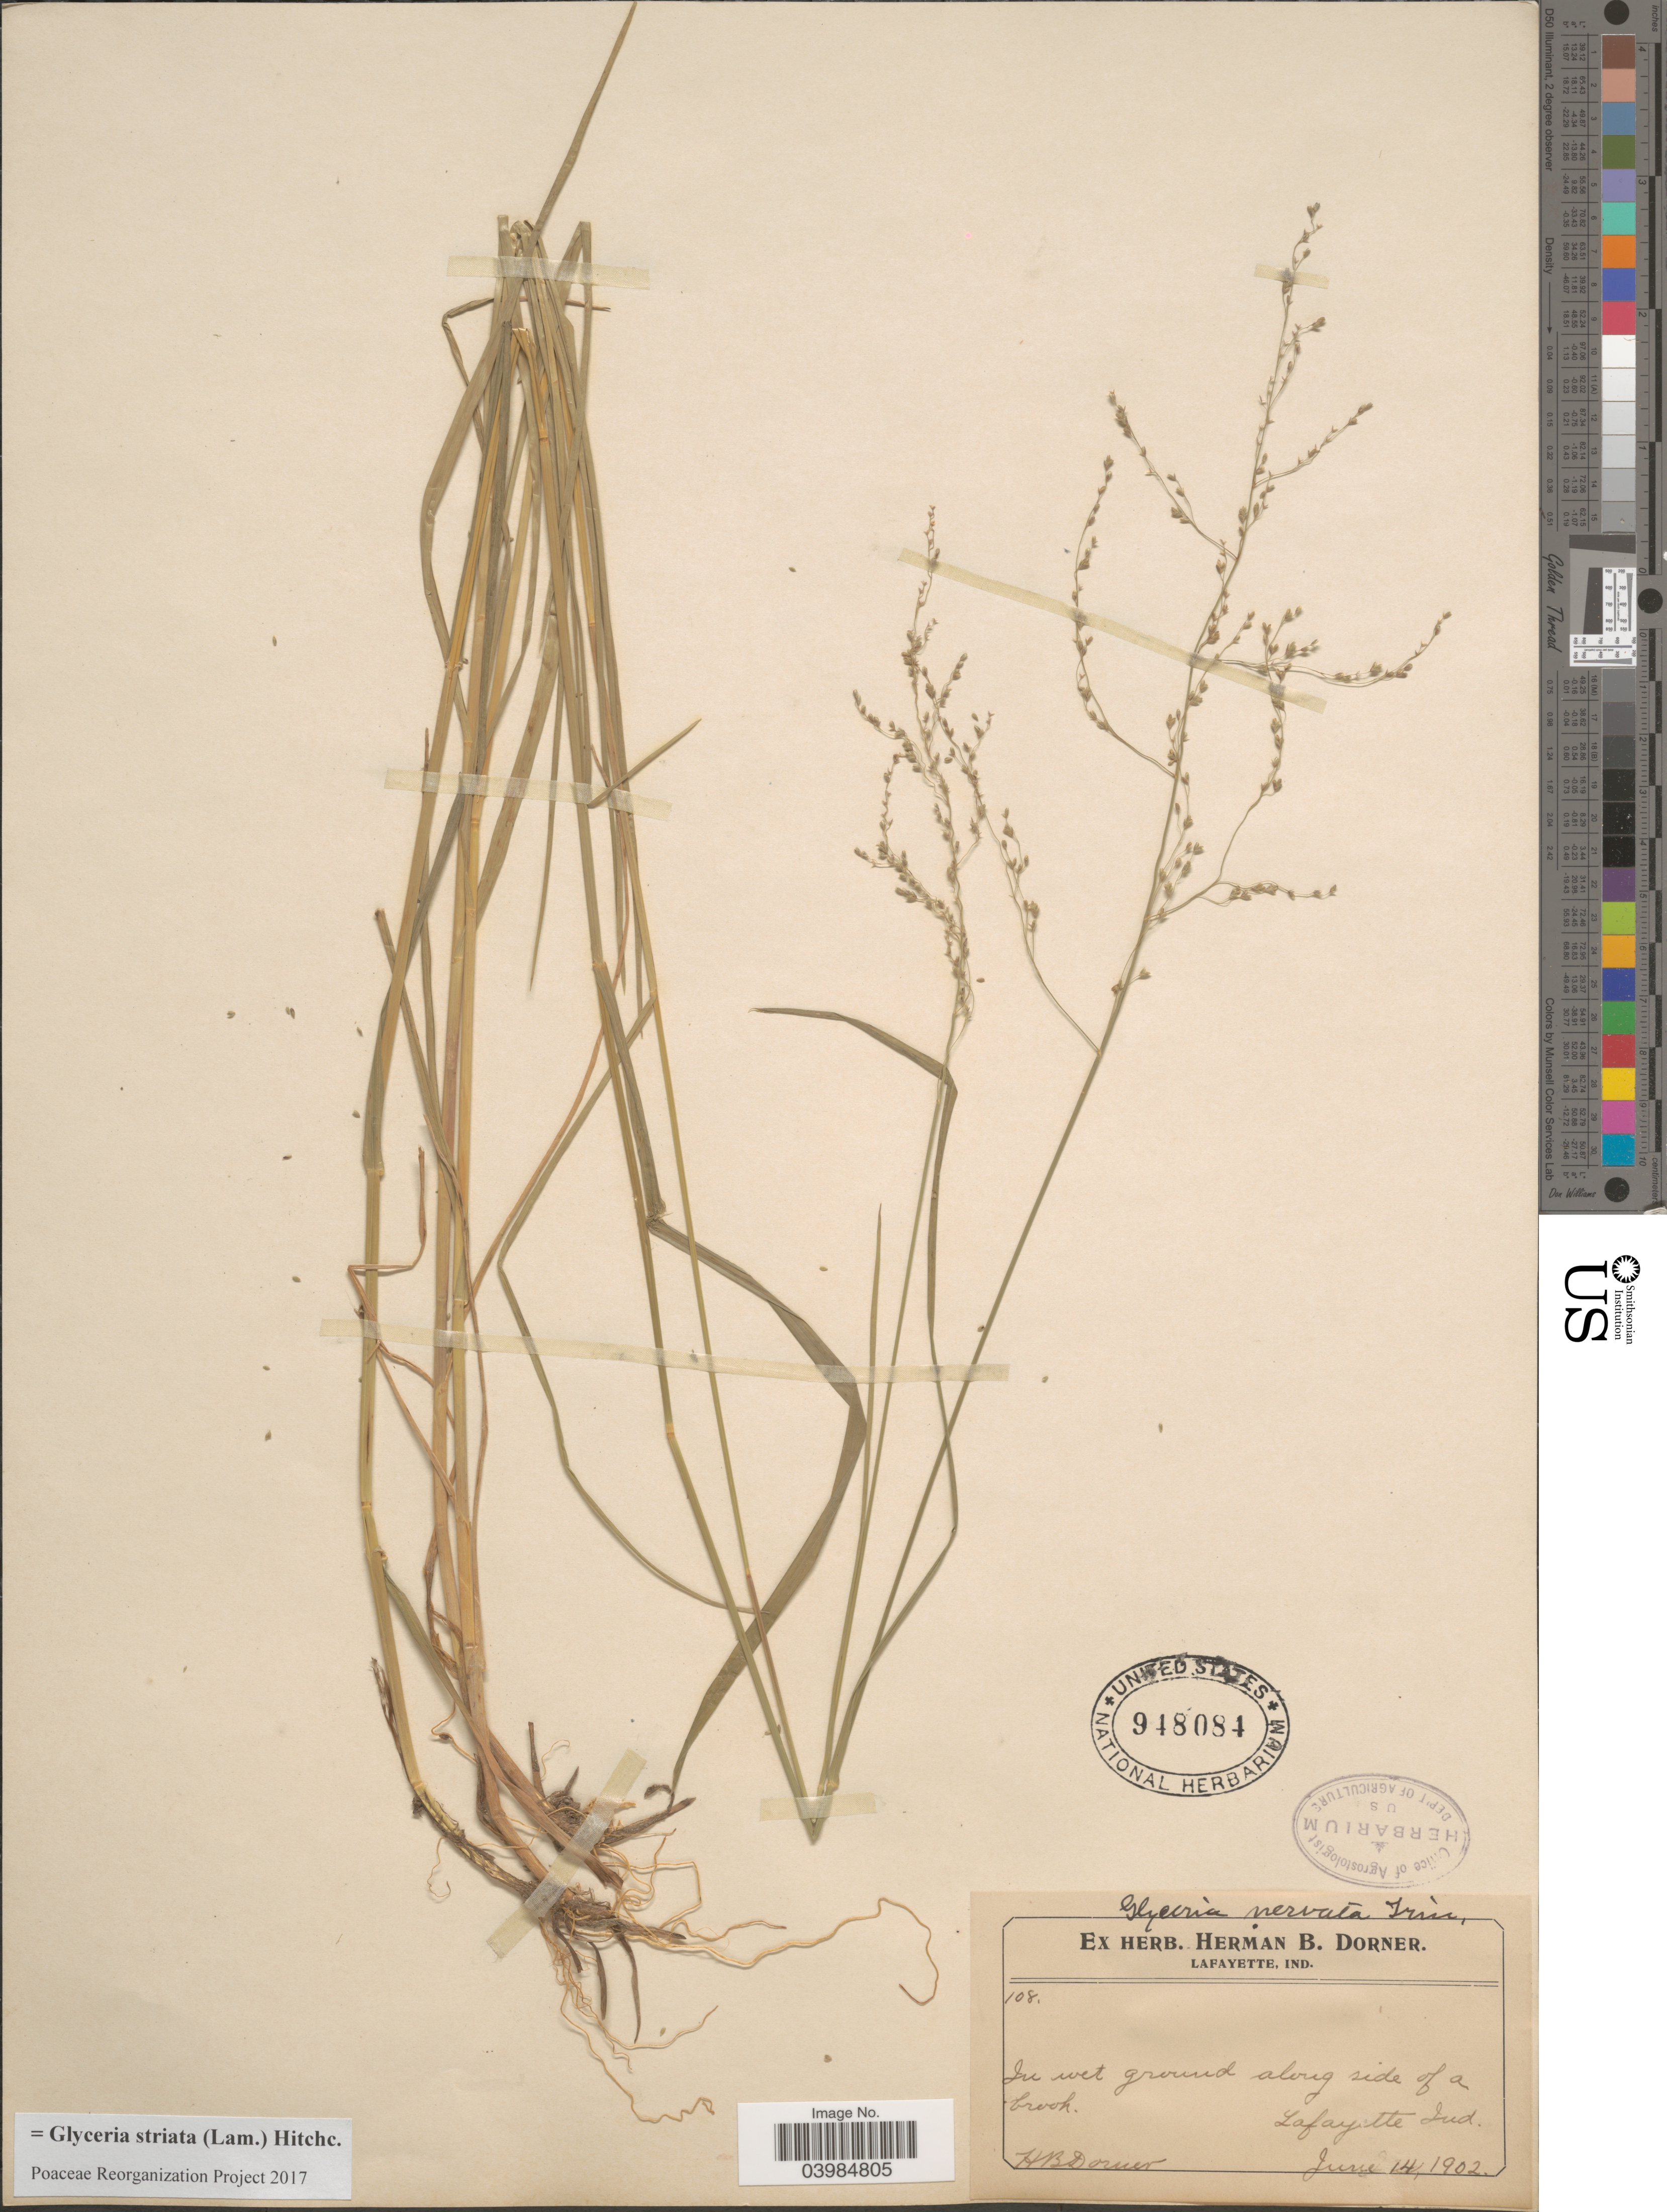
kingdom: Plantae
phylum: Tracheophyta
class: Liliopsida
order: Poales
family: Poaceae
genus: Glyceria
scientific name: Glyceria striata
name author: (Lam.) Hitchc.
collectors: H. Dorner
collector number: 108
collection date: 1902-06-14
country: United States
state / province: Indiana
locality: Lafayette.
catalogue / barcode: US 948084